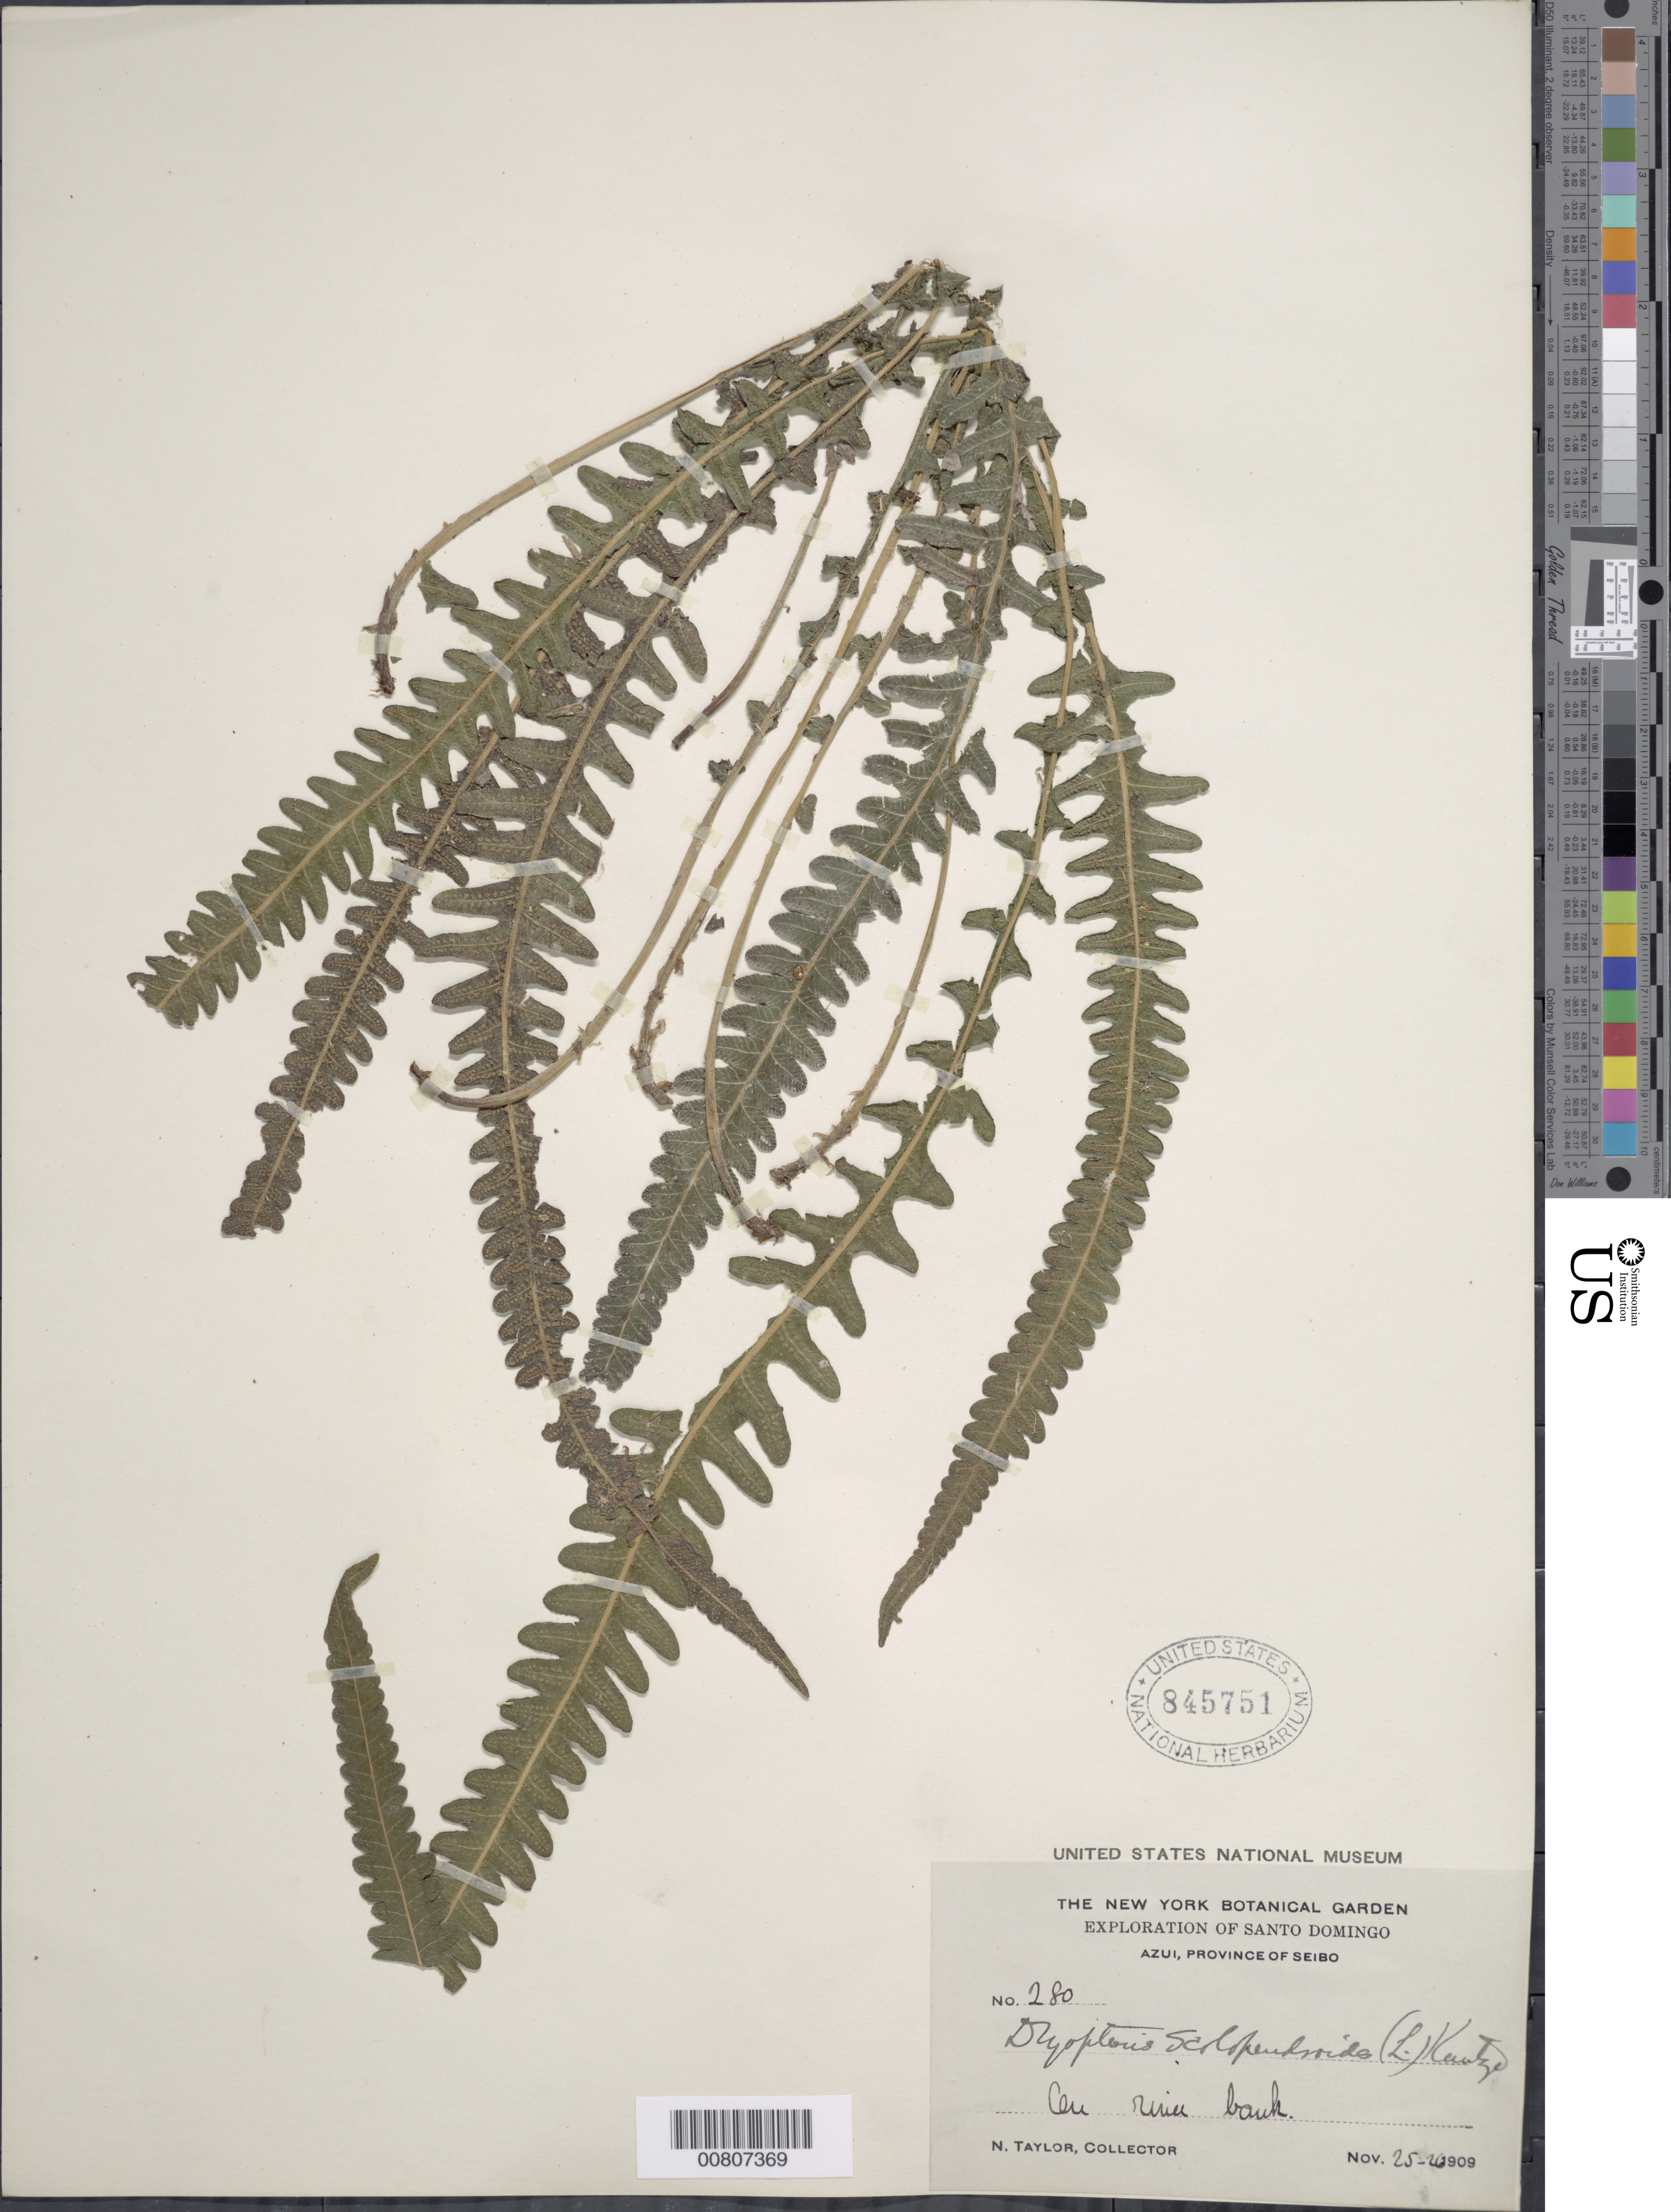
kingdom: Plantae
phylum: Tracheophyta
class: Polypodiopsida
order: Polypodiales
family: Thelypteridaceae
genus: Goniopteris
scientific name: Goniopteris guadelupensis (Wikstr.) comb. nov., ined 2015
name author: (Wikstr.)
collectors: N. Taylor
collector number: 280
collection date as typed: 25 Nov 1909 to 26 Nov 1909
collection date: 1909-11-25/1909-11-26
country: Dominican Republic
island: Hispaniola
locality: Prov. Siebo, Azui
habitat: River bank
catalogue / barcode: US 845751